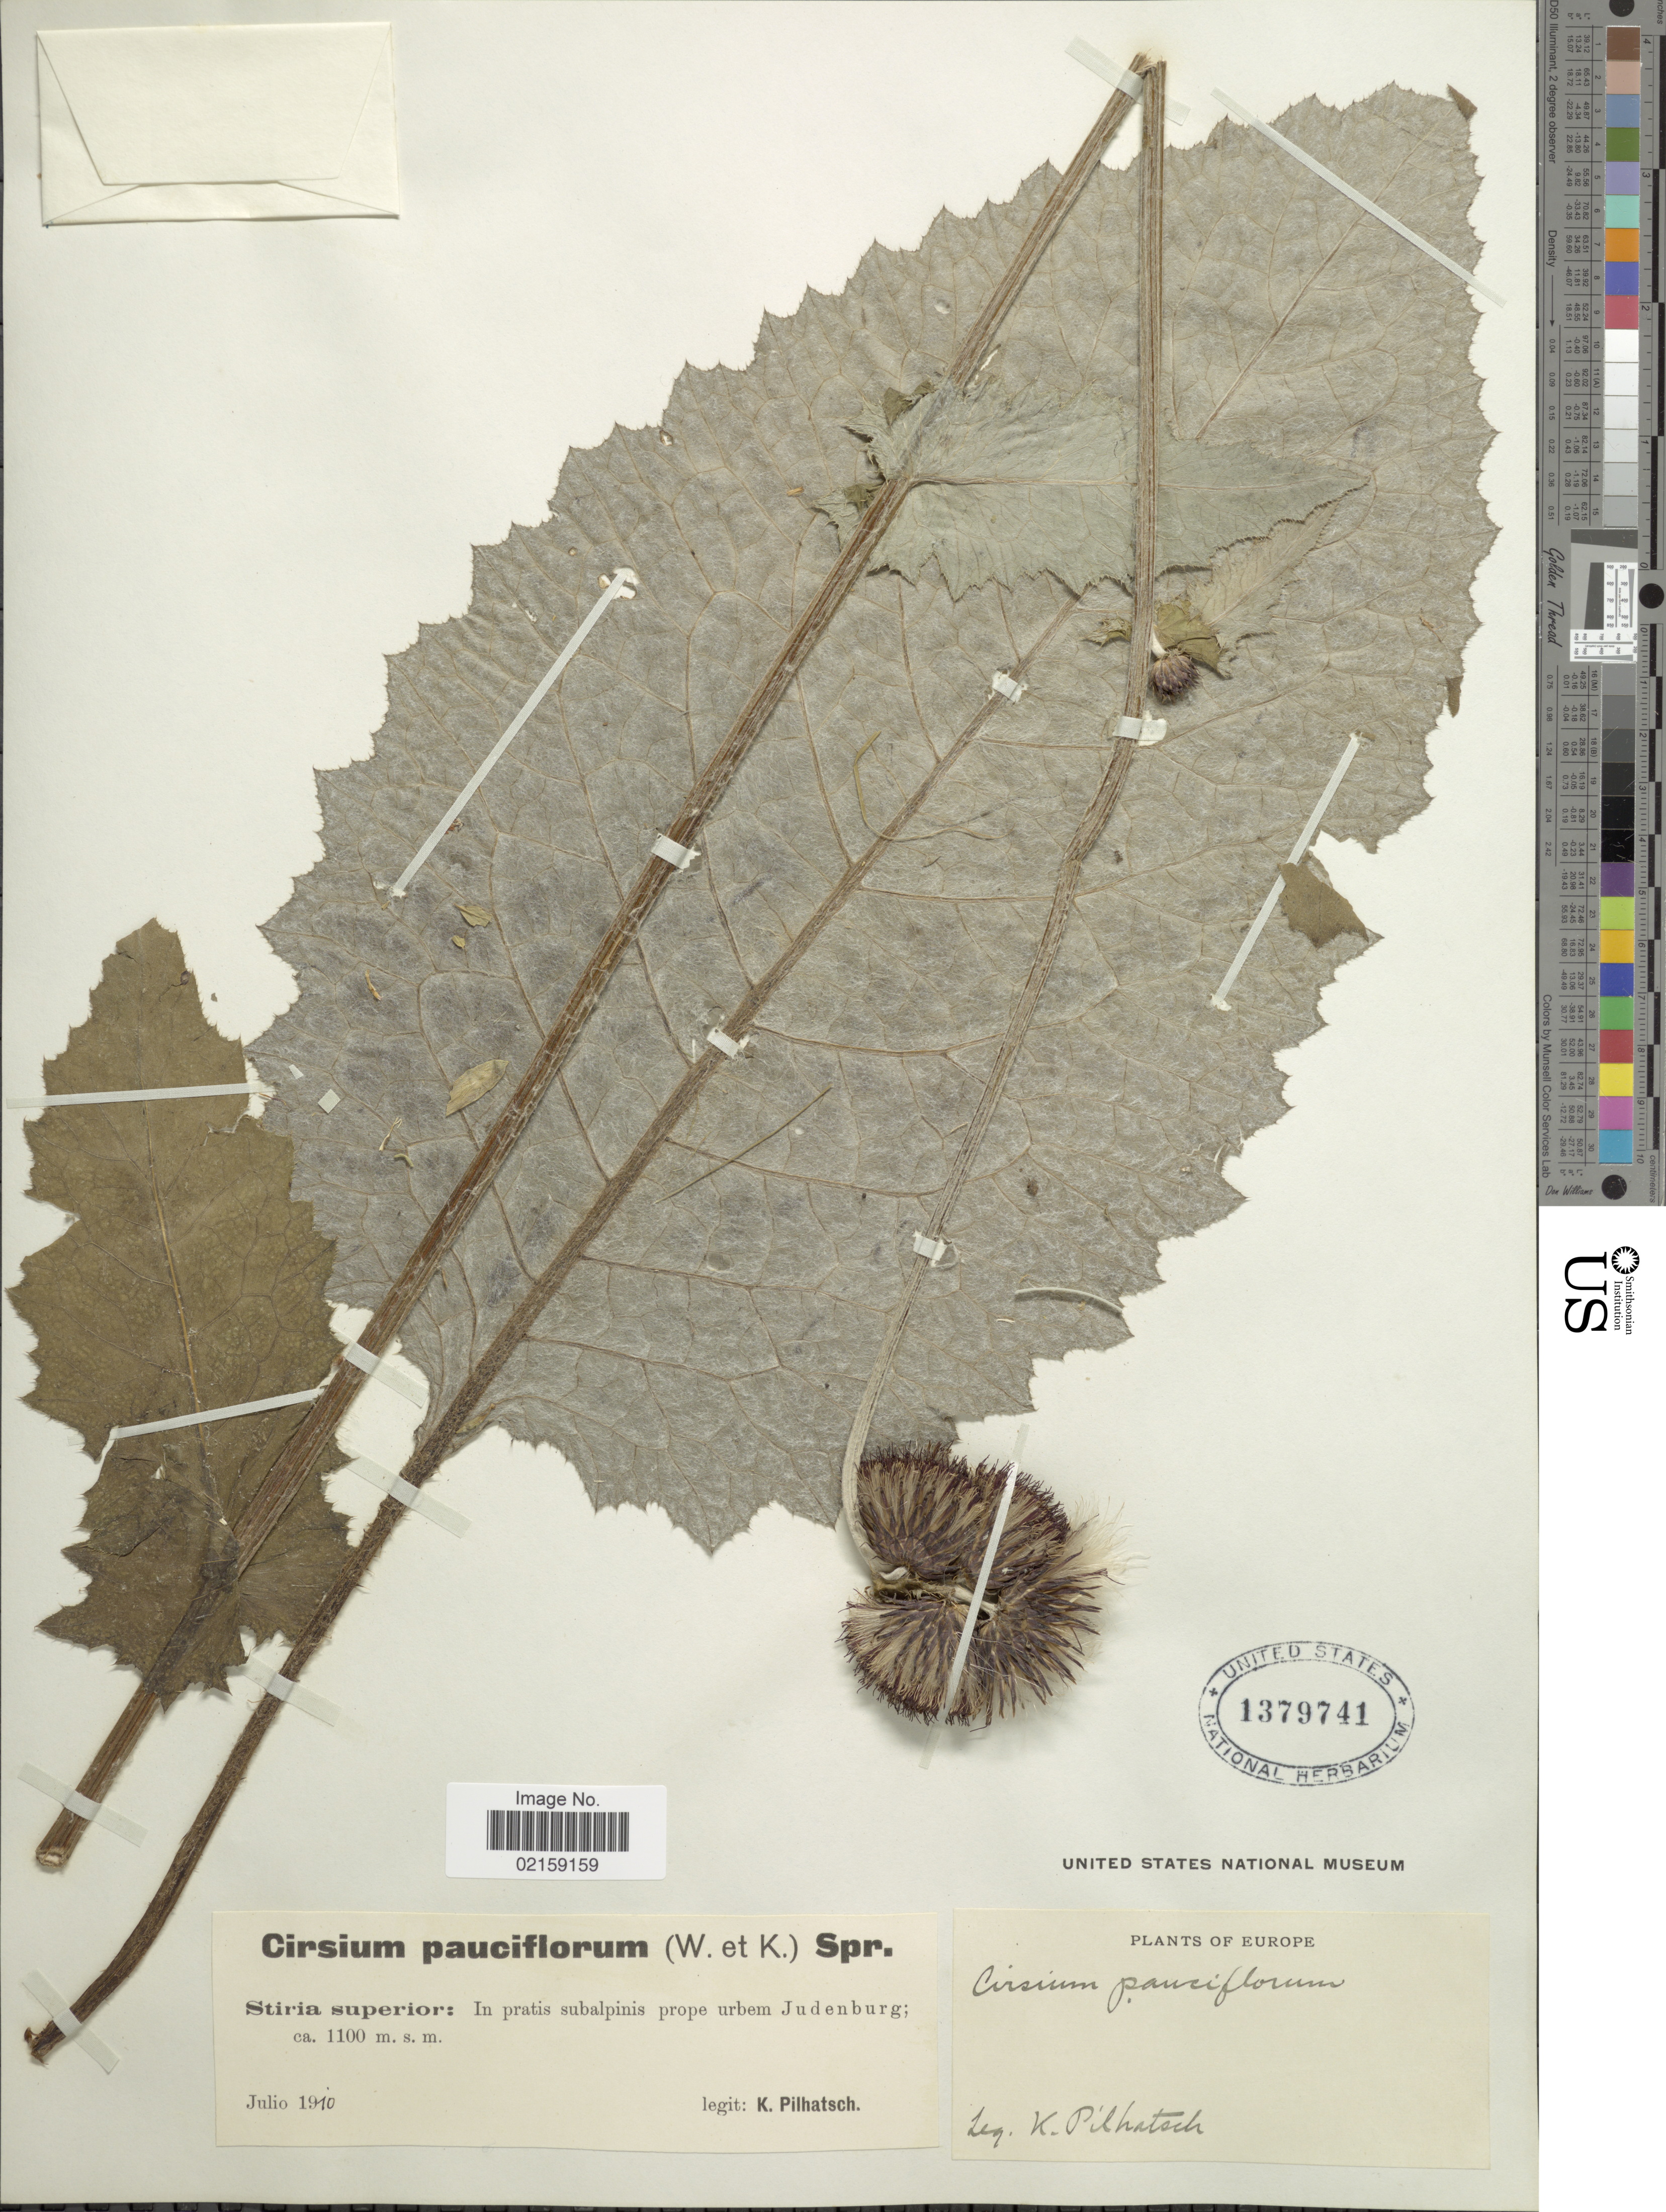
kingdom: Plantae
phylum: Tracheophyta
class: Magnoliopsida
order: Asterales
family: Asteraceae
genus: Cirsium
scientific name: Cirsium waldsteinii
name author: Rouy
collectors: K. Pilhatsch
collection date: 1910-07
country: Austria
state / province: Steiermark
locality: Stiria superior, in pratis subalpinis prope urbem Judenburg, Europe.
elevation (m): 1100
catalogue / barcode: US 1379741